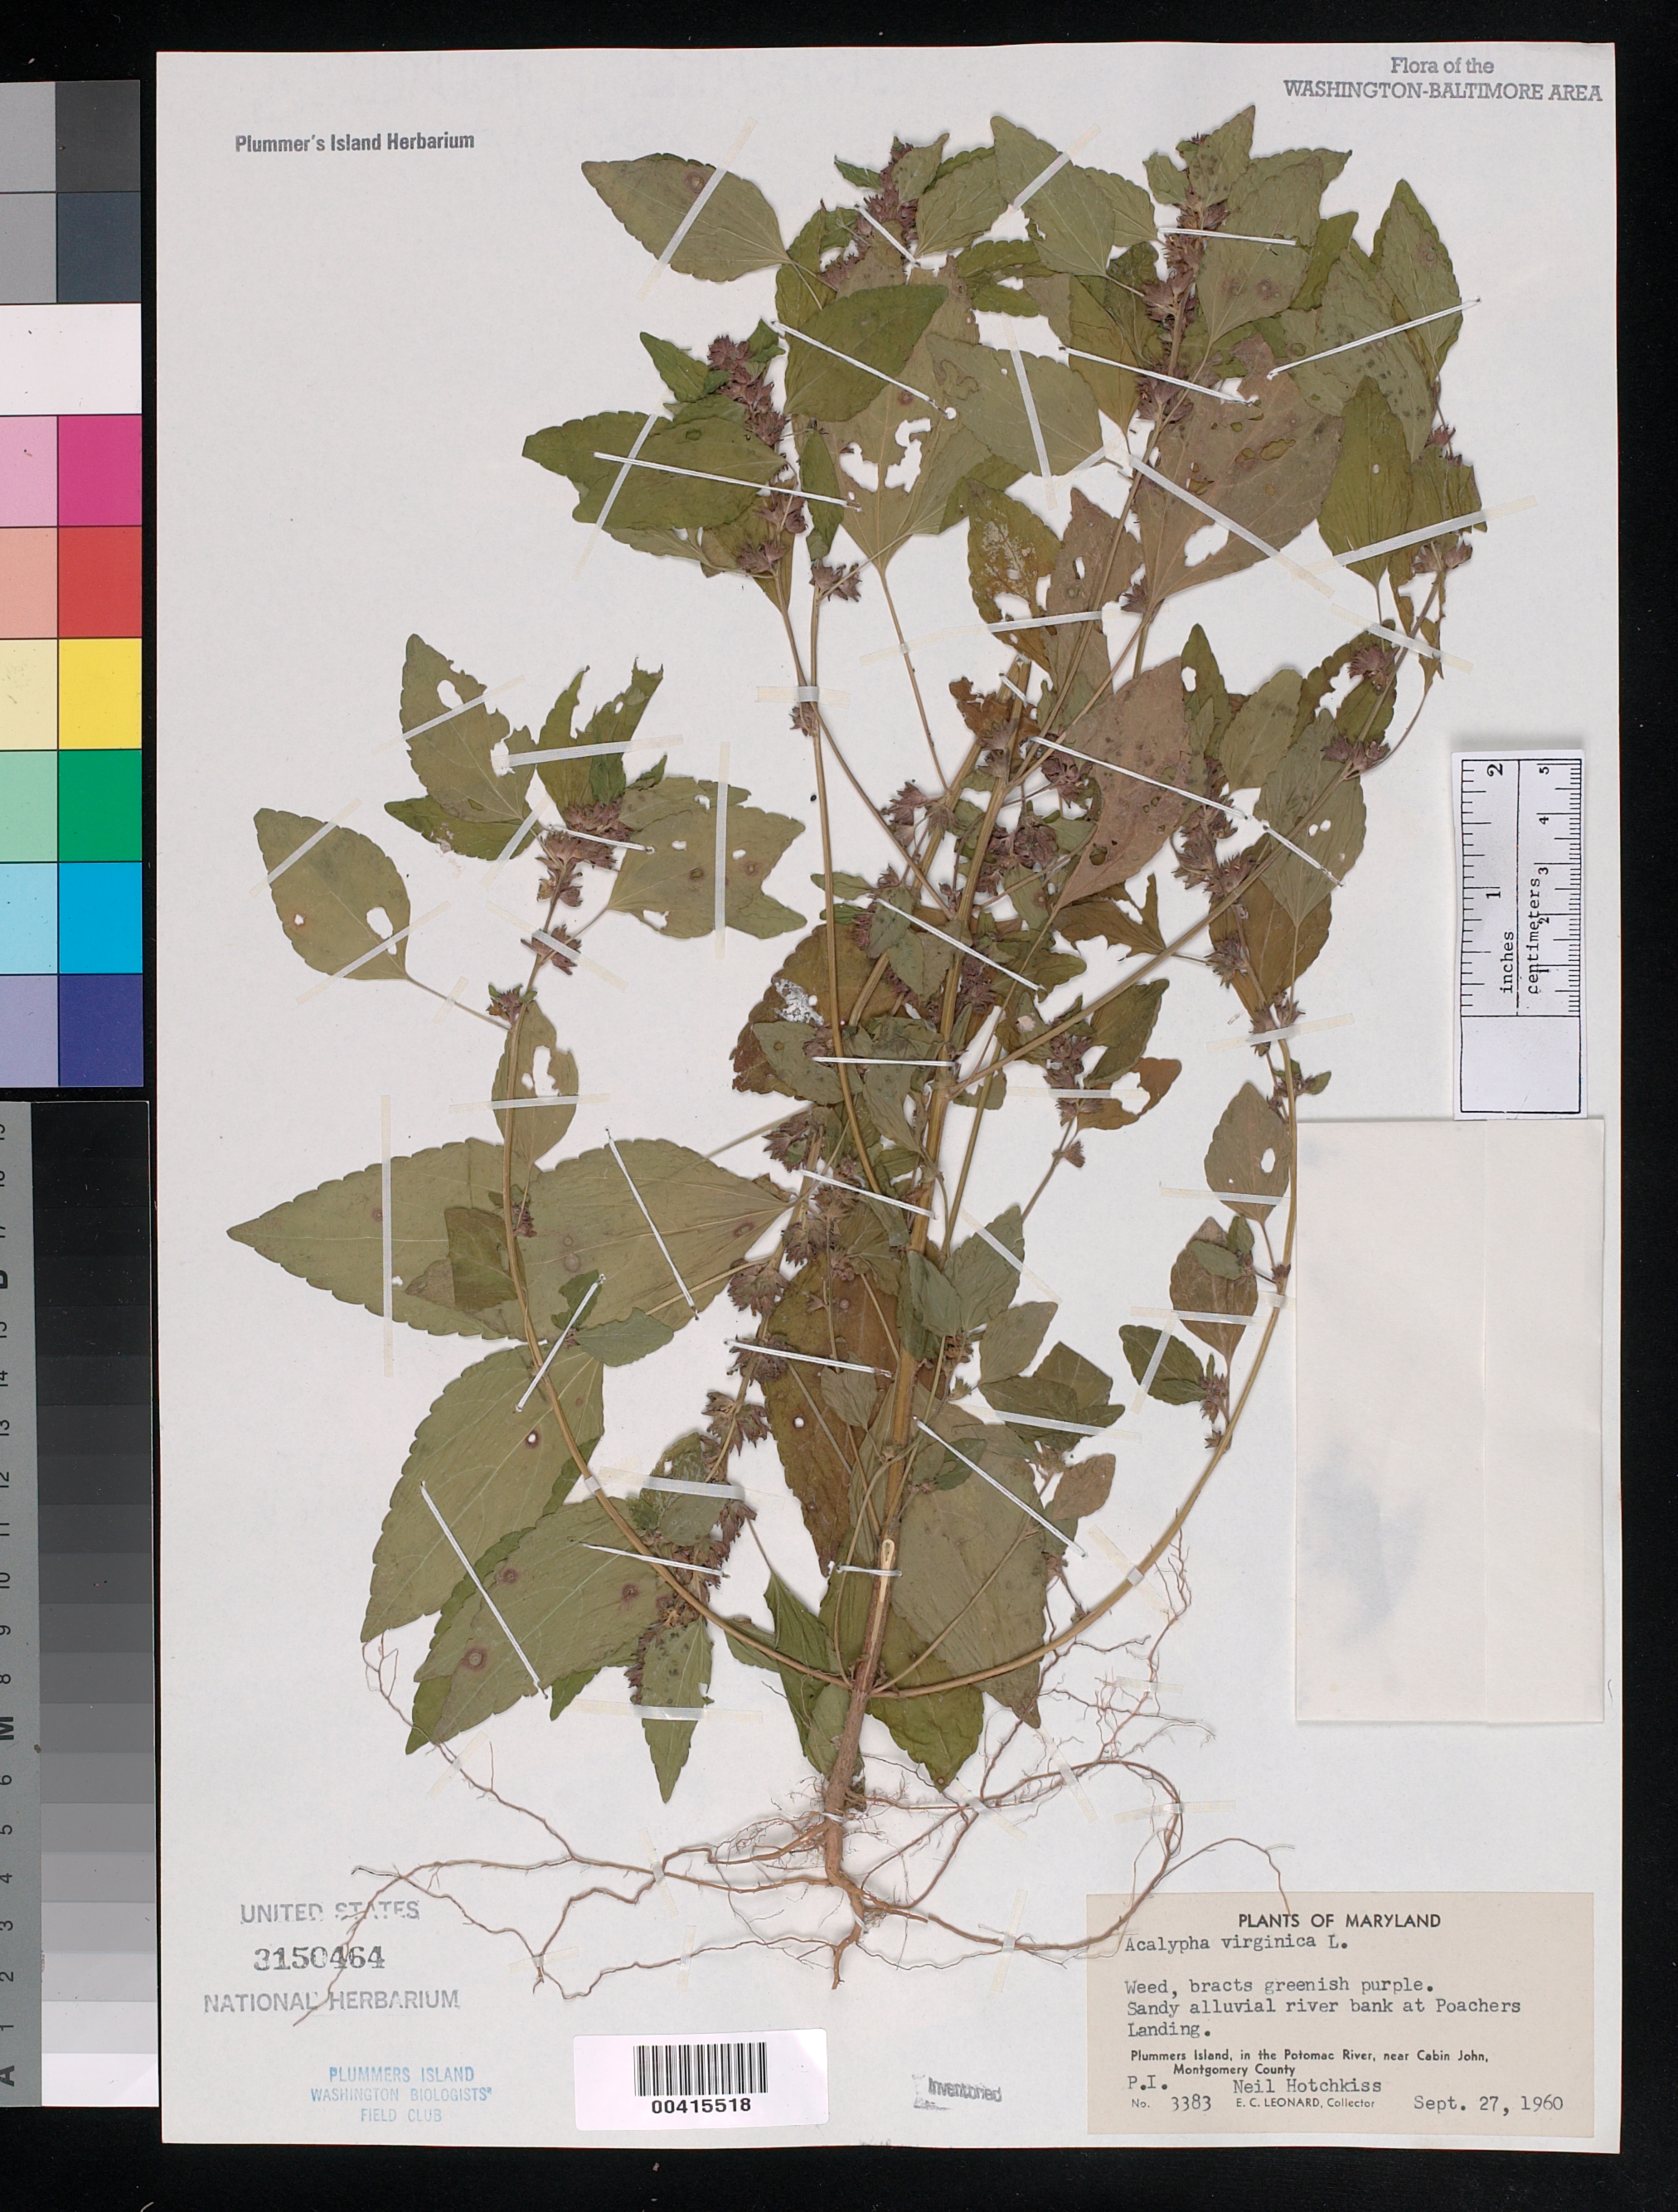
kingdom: Plantae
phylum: Tracheophyta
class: Magnoliopsida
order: Malpighiales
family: Euphorbiaceae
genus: Acalypha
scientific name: Acalypha virginica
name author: L.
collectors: E. C. Leonard & N. Hotchkiss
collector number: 3383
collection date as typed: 27 Sep 1960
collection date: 1960-09-27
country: United States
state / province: Maryland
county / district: Montgomery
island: Plummers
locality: Plummer's Island; Poachers Landing C. & O. Canal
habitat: Sandy alluvial river bank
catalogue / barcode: US 3150464